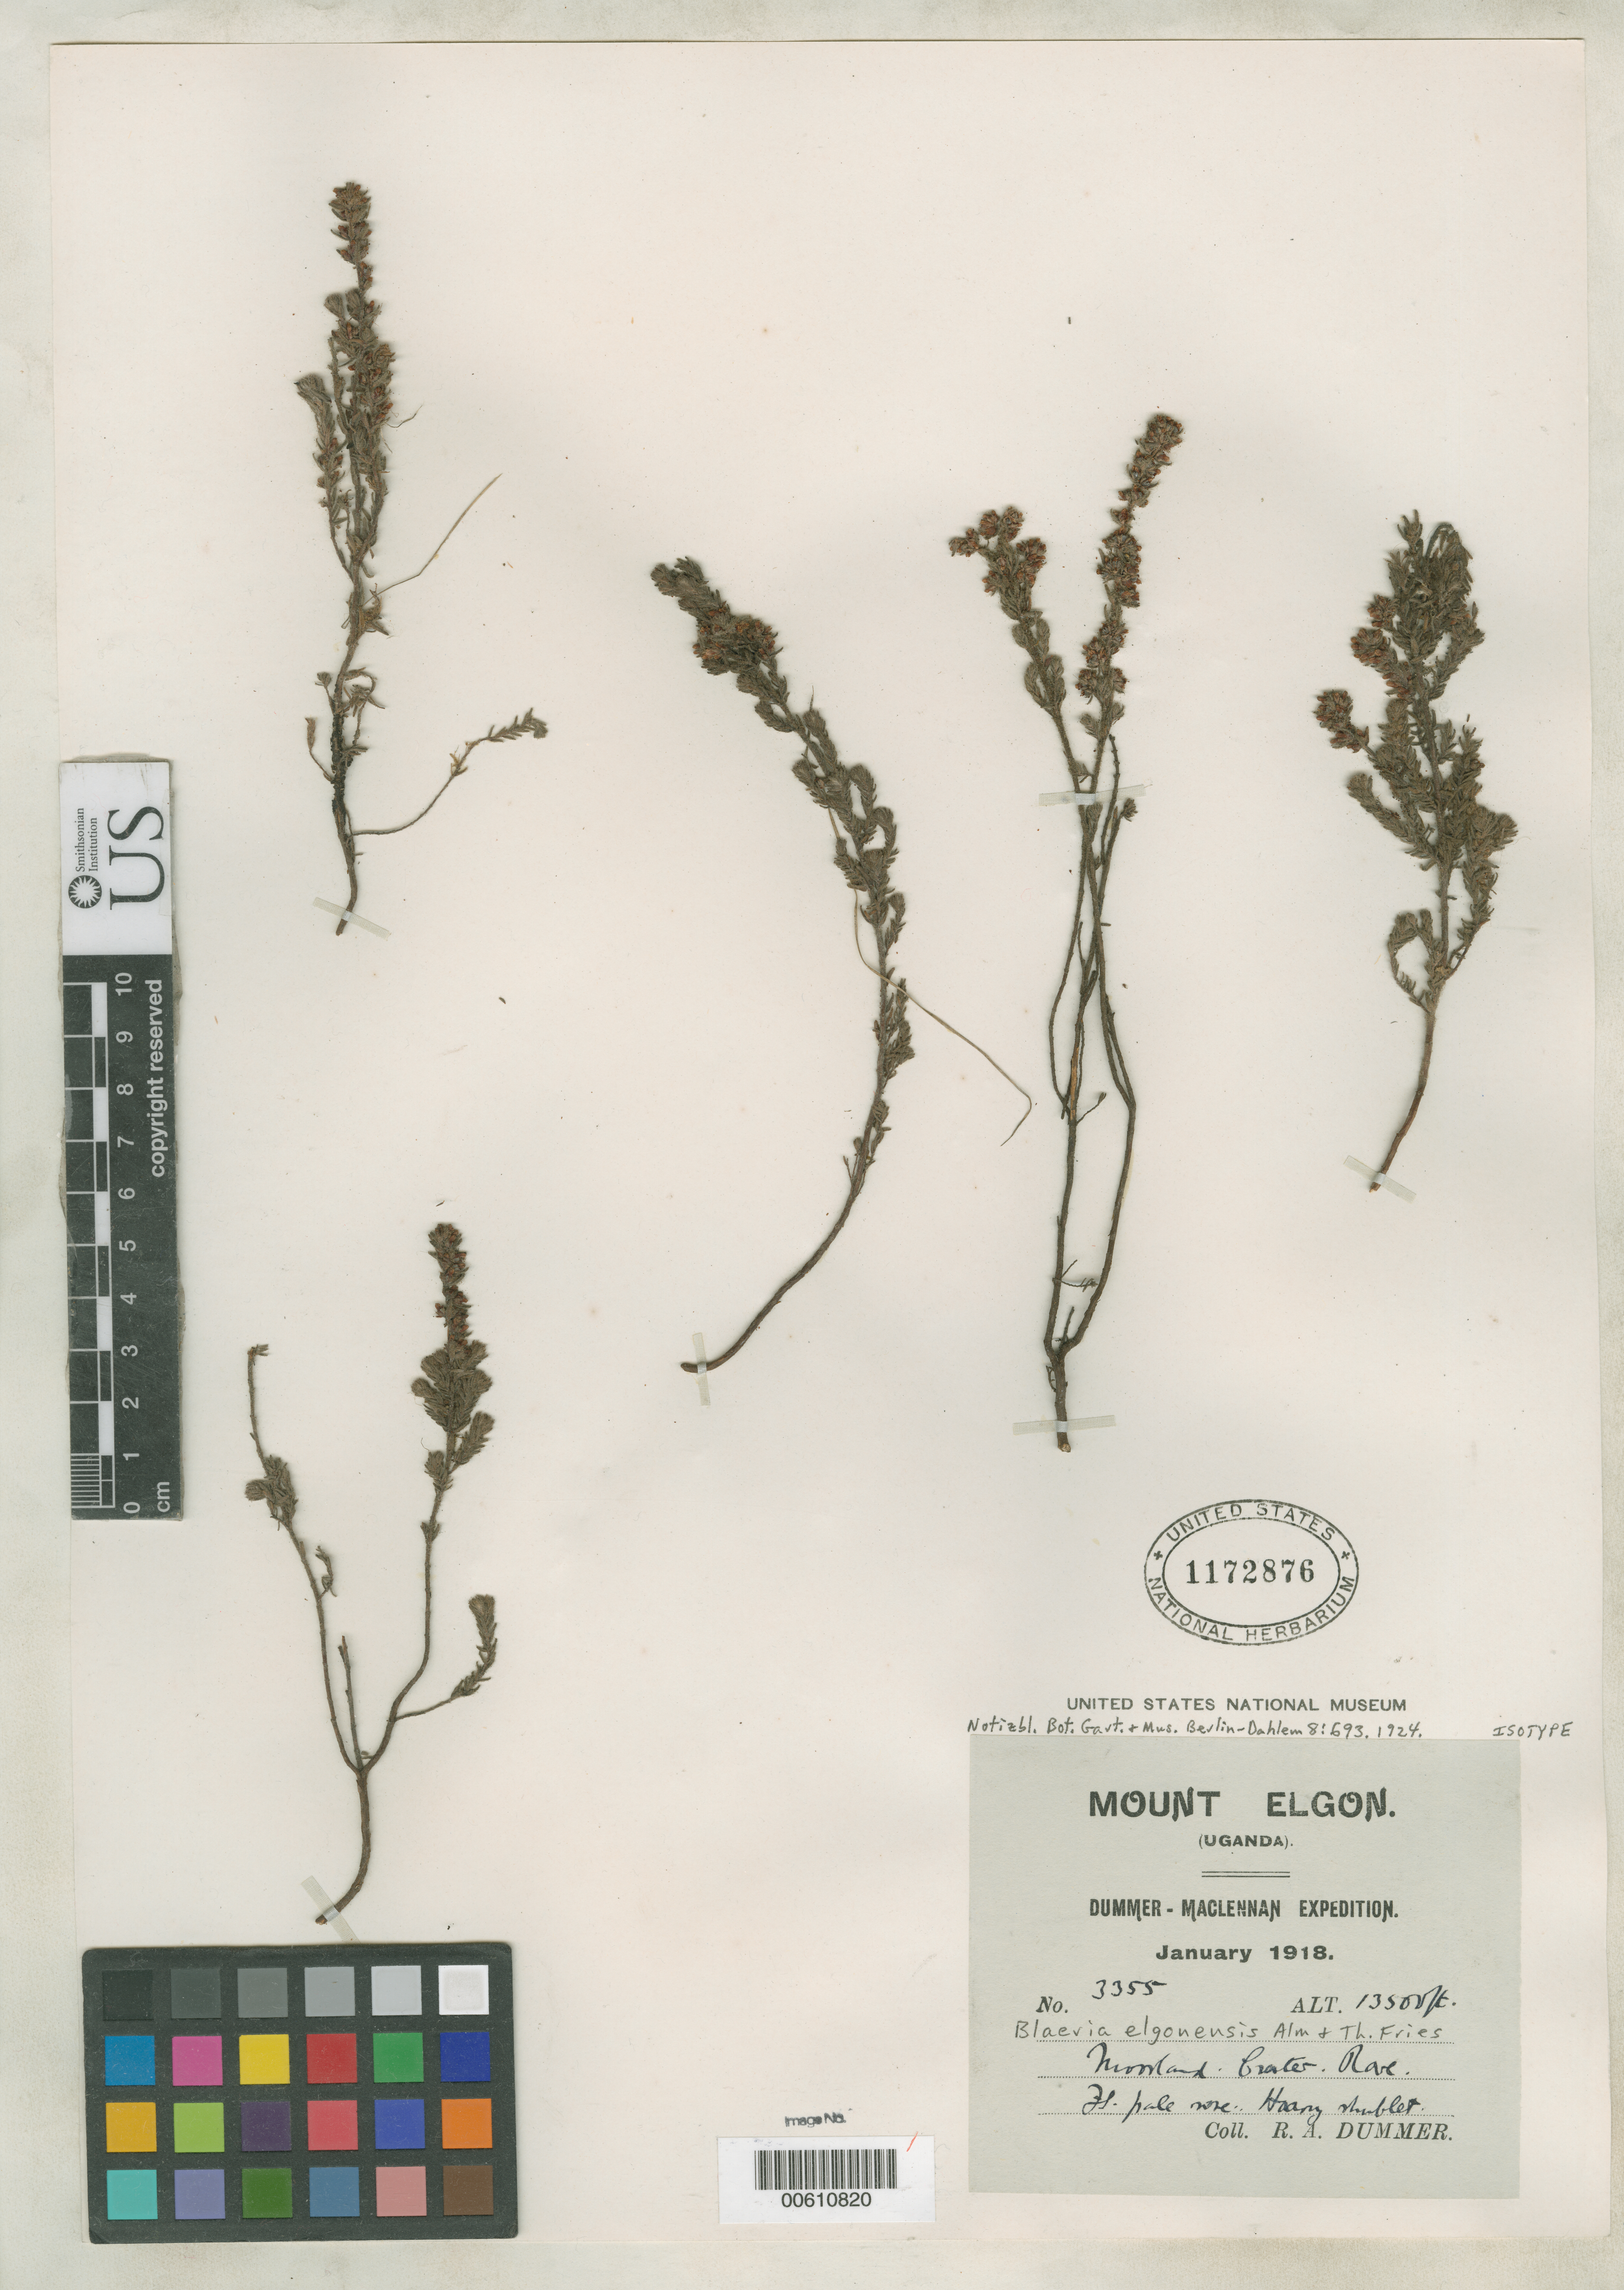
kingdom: Plantae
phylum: Tracheophyta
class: Magnoliopsida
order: Ericales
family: Ericaceae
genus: Blaeria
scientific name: Blaeria elgonensis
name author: Alm & T.C.E. Fr.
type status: Isotype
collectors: R. A. Dümmer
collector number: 3355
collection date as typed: Jan 1918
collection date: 1918-01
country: Uganda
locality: Mount Elgon.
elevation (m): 4115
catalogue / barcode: US 1172876